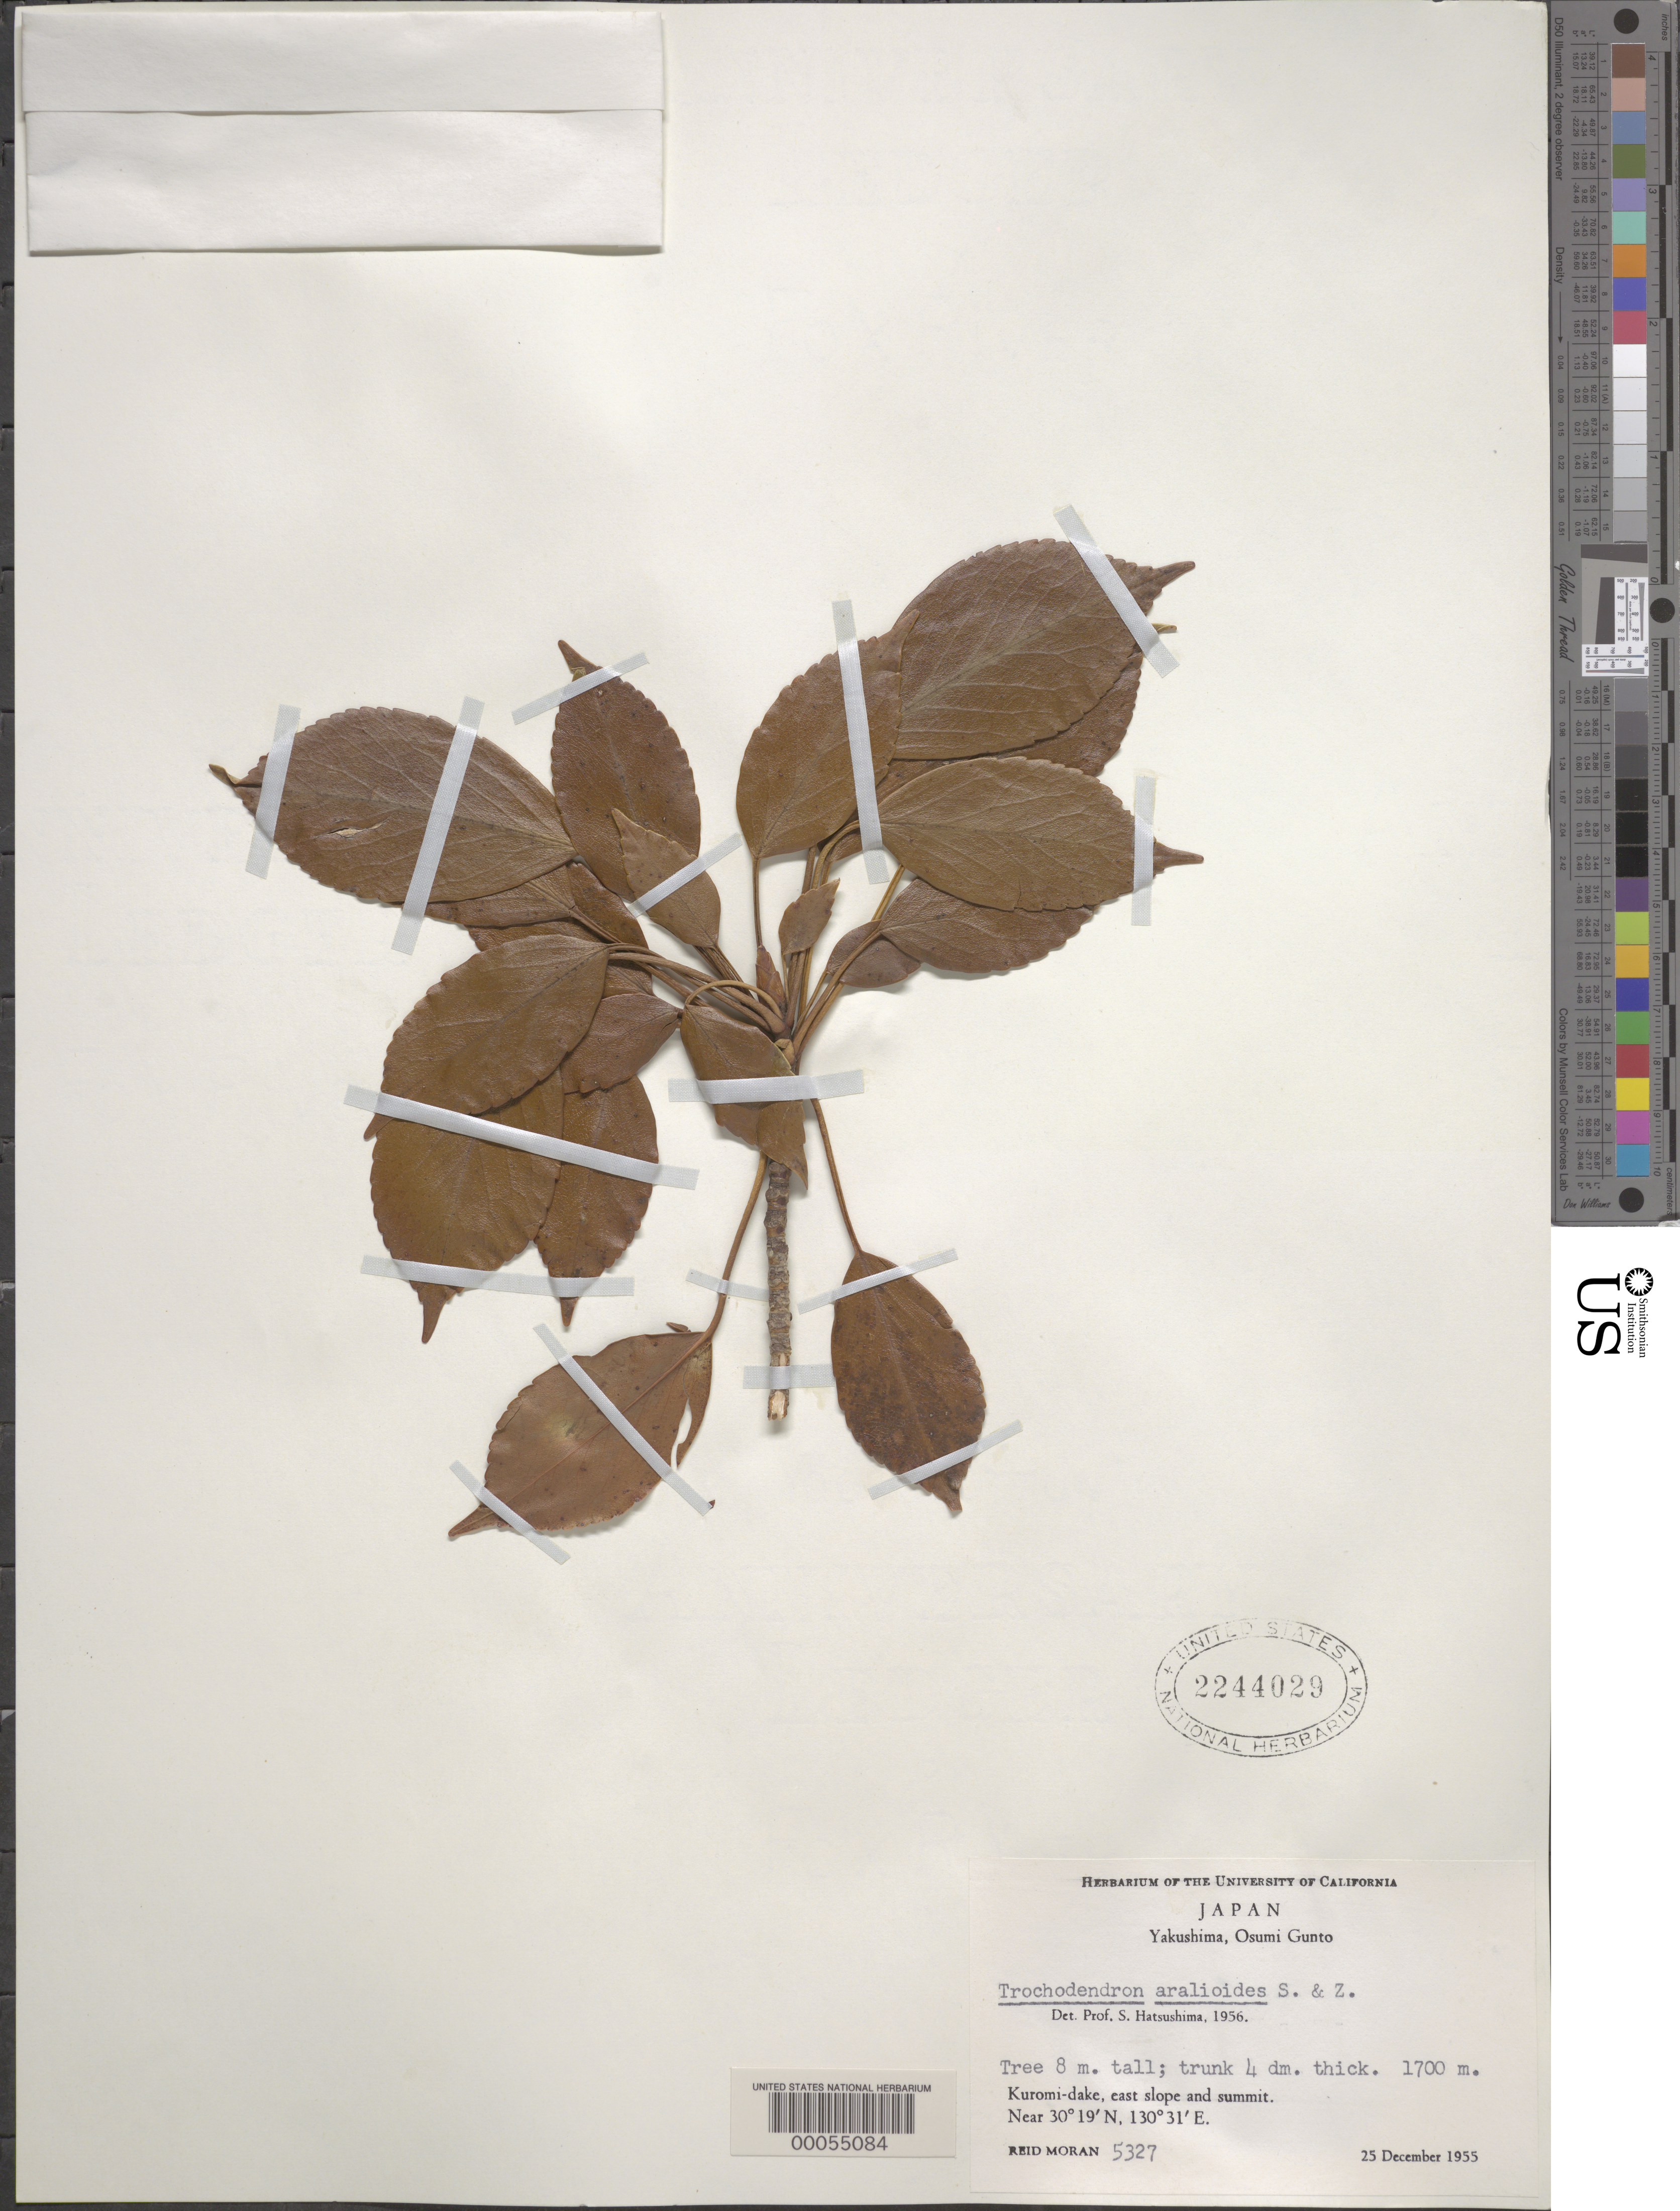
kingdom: Plantae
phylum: Tracheophyta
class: Magnoliopsida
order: Trochodendrales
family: Trochodendraceae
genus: Trochodendron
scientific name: Trochodendron aralioides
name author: Siebold & Zucc.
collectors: R. V. Moran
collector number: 5327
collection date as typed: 25 Dec 1955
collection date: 1955-12-25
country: Japan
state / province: Okinawa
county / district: Kagoshima Prefecture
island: Yaku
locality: Yakushima: osumi gunto, kuromi-dake, east slope and summit, near 30deg. 19min. n. 130deg. 31min. e. [Osumi Is.]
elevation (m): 1700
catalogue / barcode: US 2244029